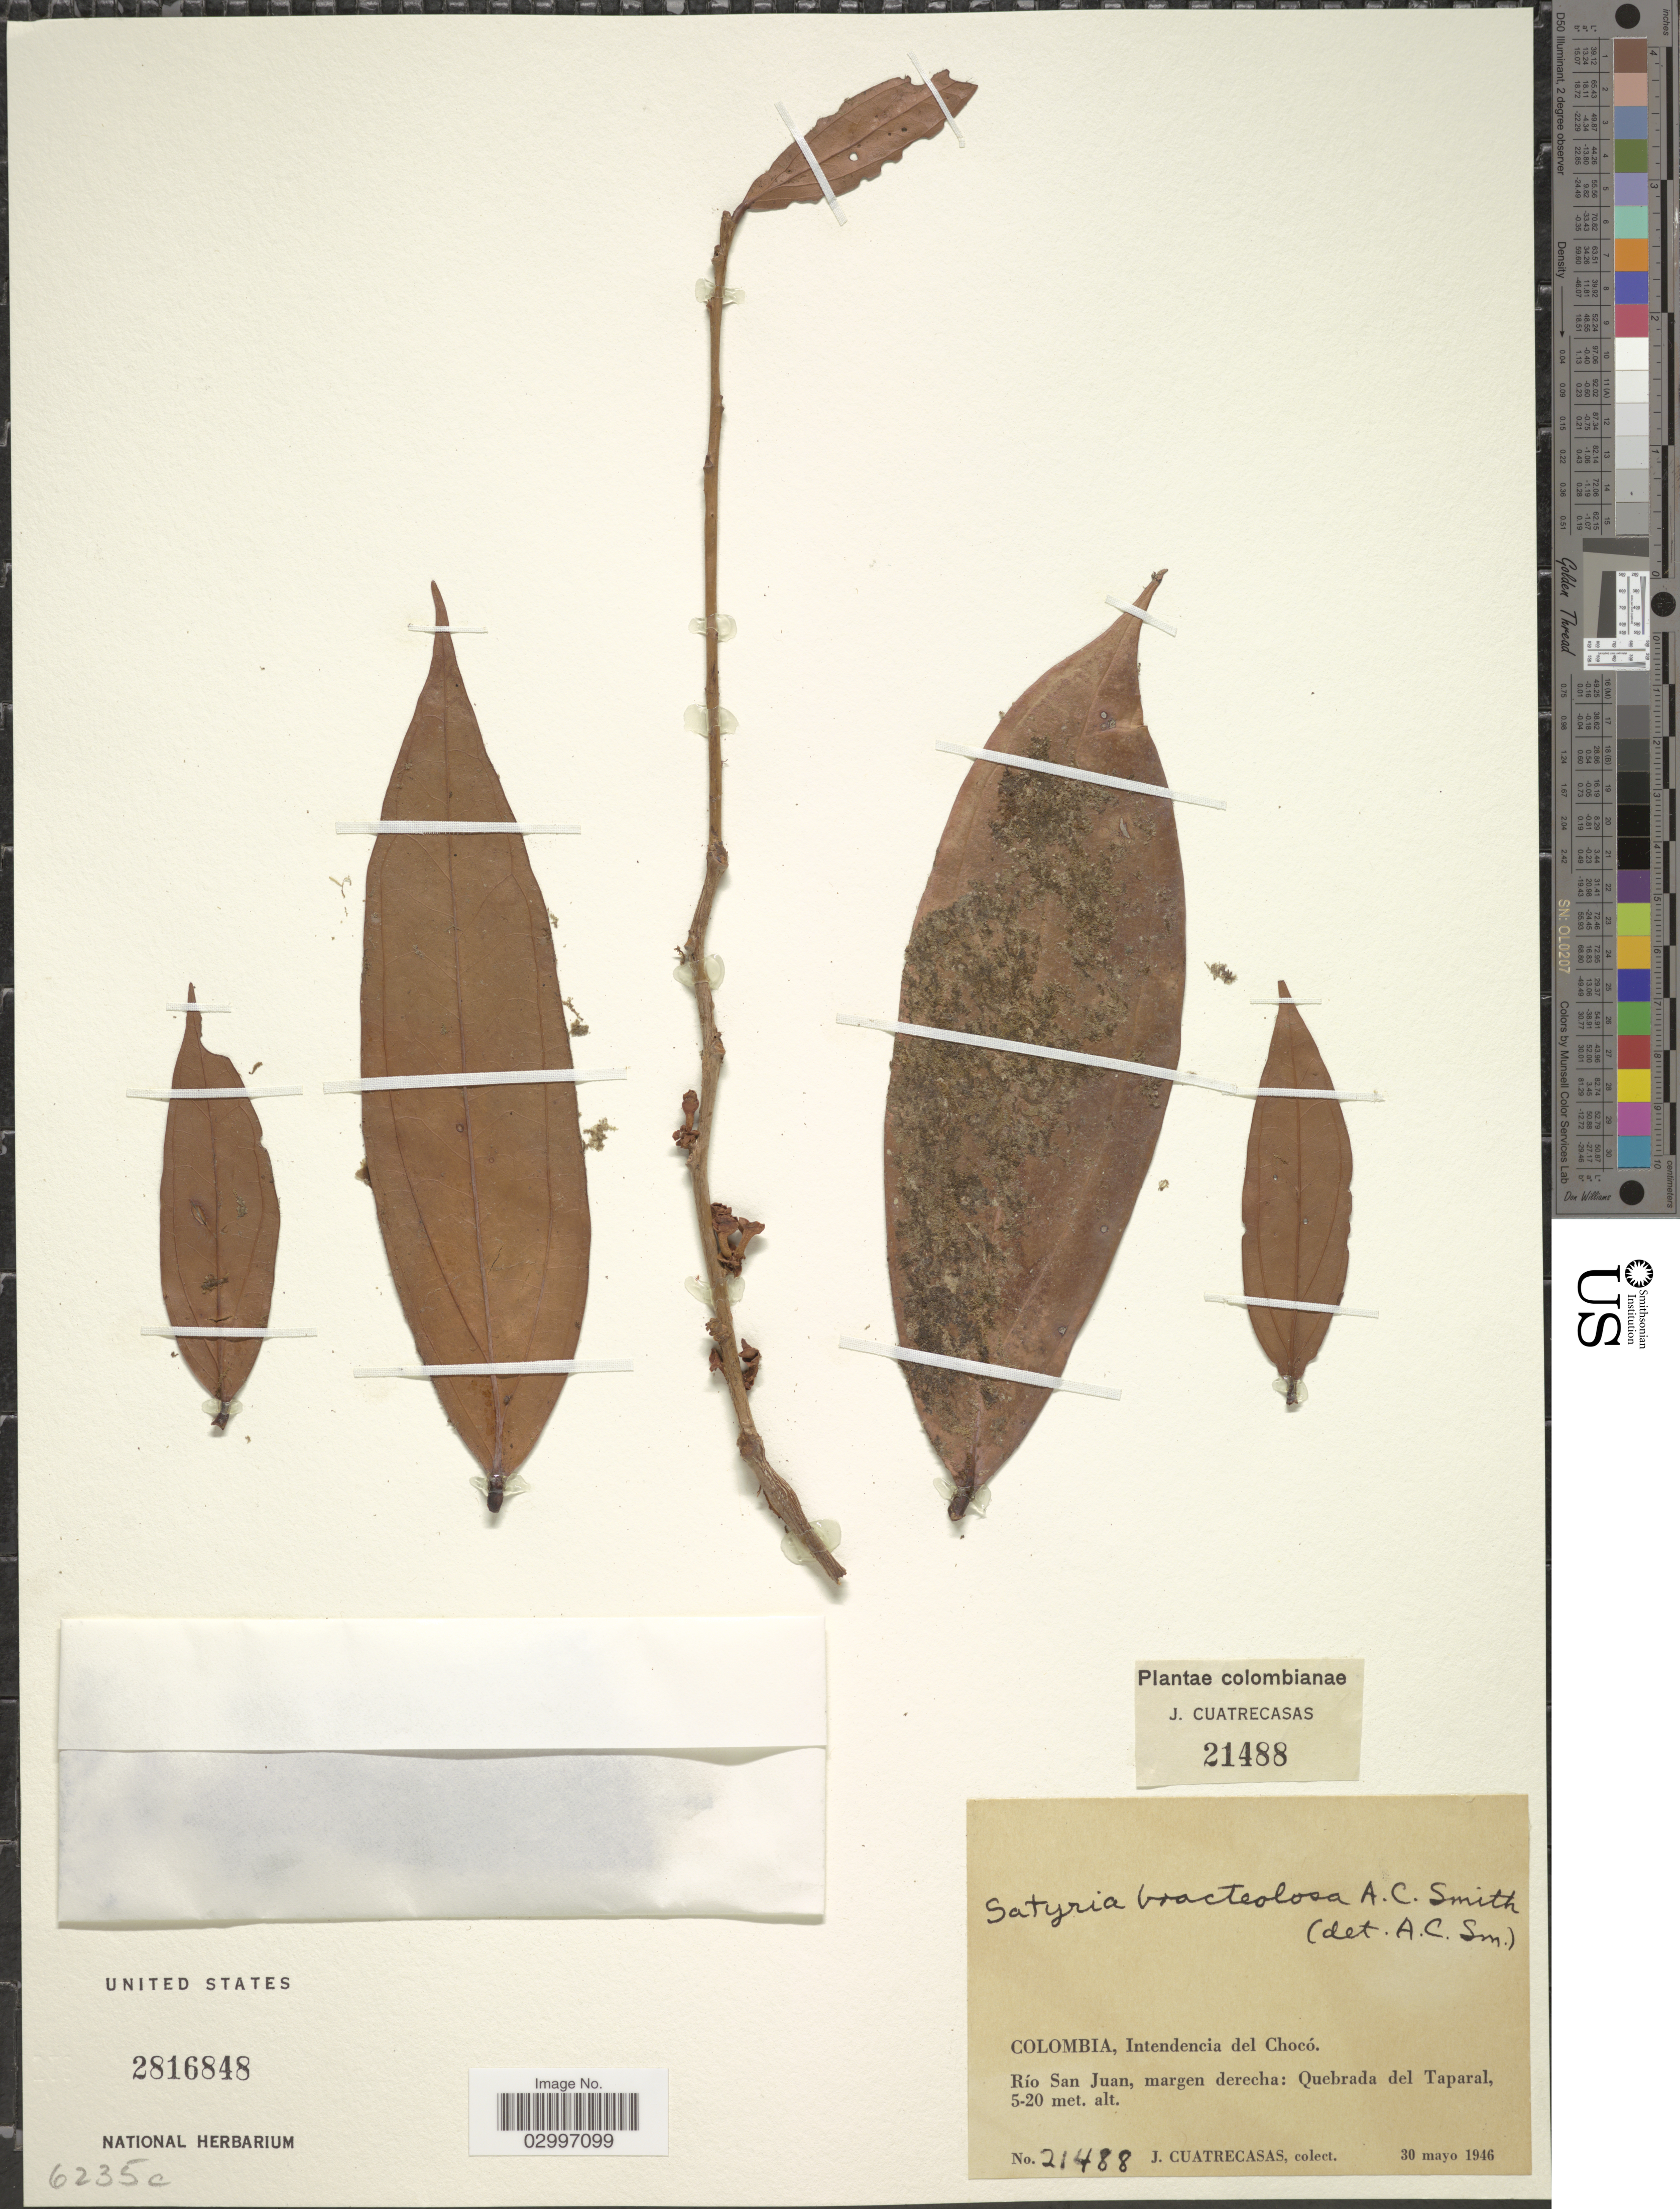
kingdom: Plantae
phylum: Tracheophyta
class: Magnoliopsida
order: Ericales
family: Ericaceae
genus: Satyria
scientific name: Satyria bracteolosa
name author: A.C. Sm.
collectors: J. Cuatrecasas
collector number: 21488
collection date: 1946-05-30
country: Colombia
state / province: Chocó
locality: Intendencia del Chocó, Río San Juan, margen derecha: Quebrada del Taparal.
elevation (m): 5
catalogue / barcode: US 2816848